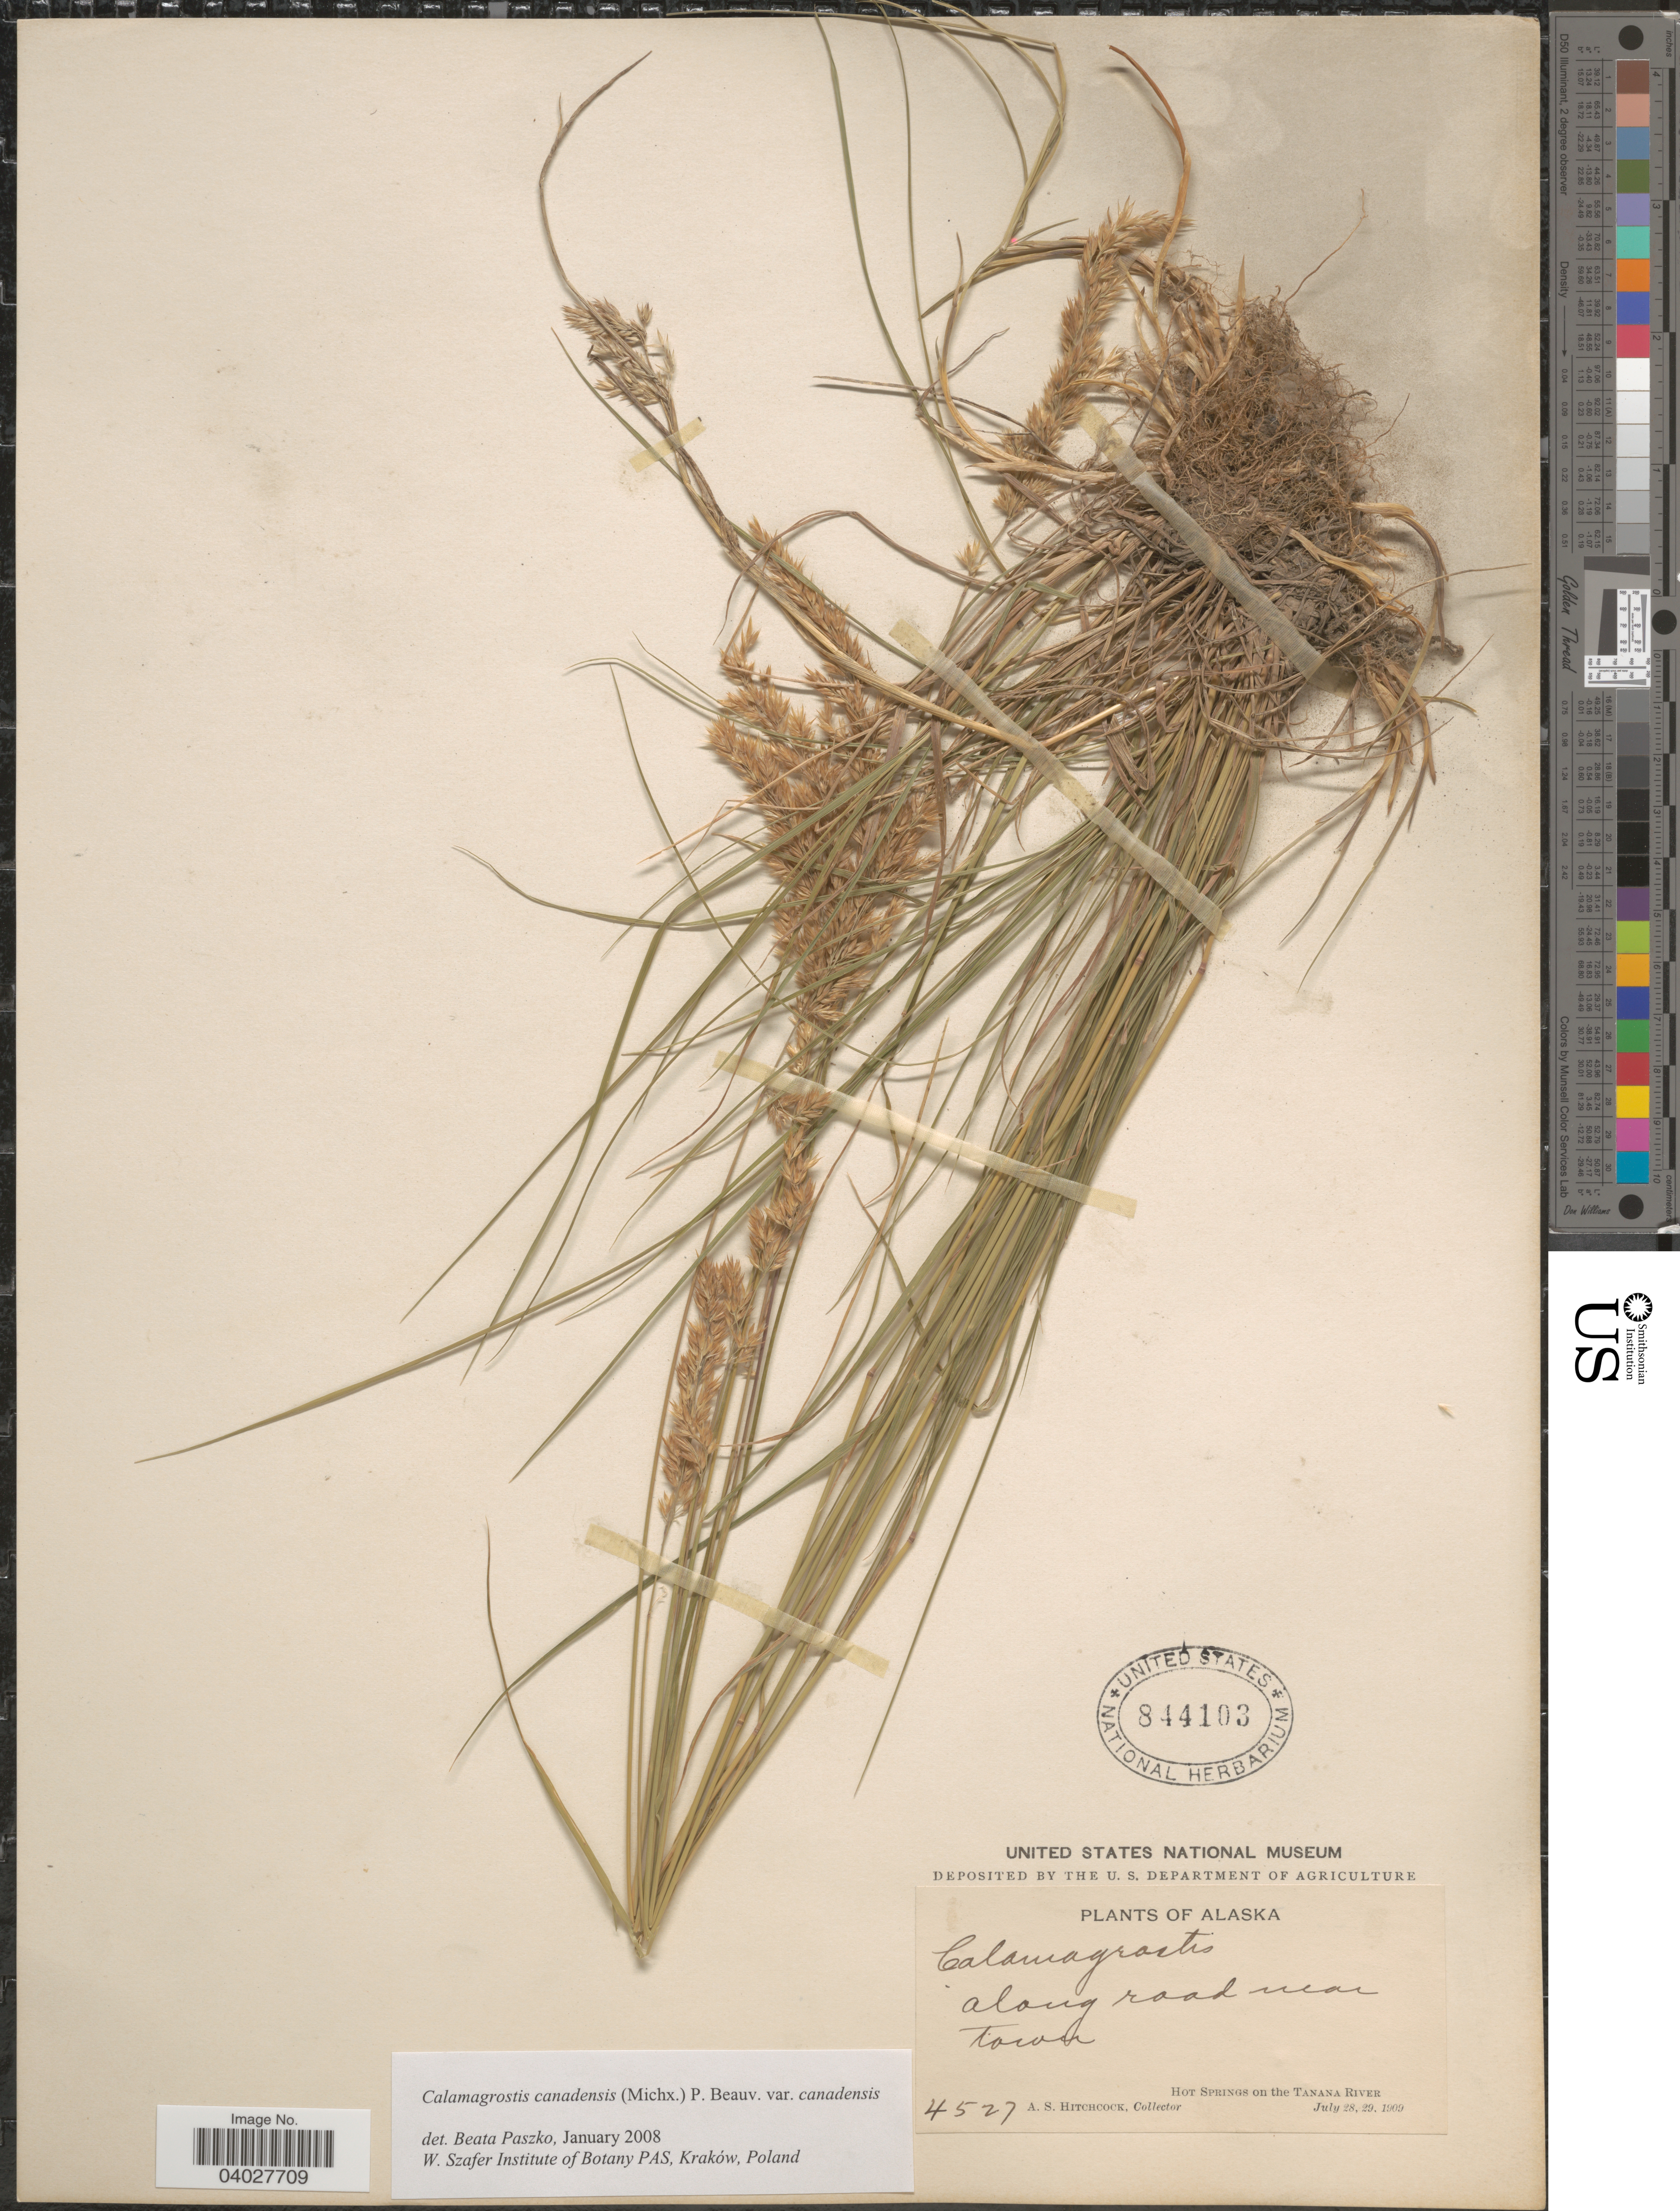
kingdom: Plantae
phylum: Tracheophyta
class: Liliopsida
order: Poales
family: Poaceae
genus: Calamagrostis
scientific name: Calamagrostis canadensis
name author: (Michx.) P. Beauv.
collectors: A. S. Hitchcock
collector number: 4527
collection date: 1909-07-28/1909-07-29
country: United States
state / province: Alaska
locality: Along road near town. Hot Springs on the Tanana River.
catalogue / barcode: US 344103